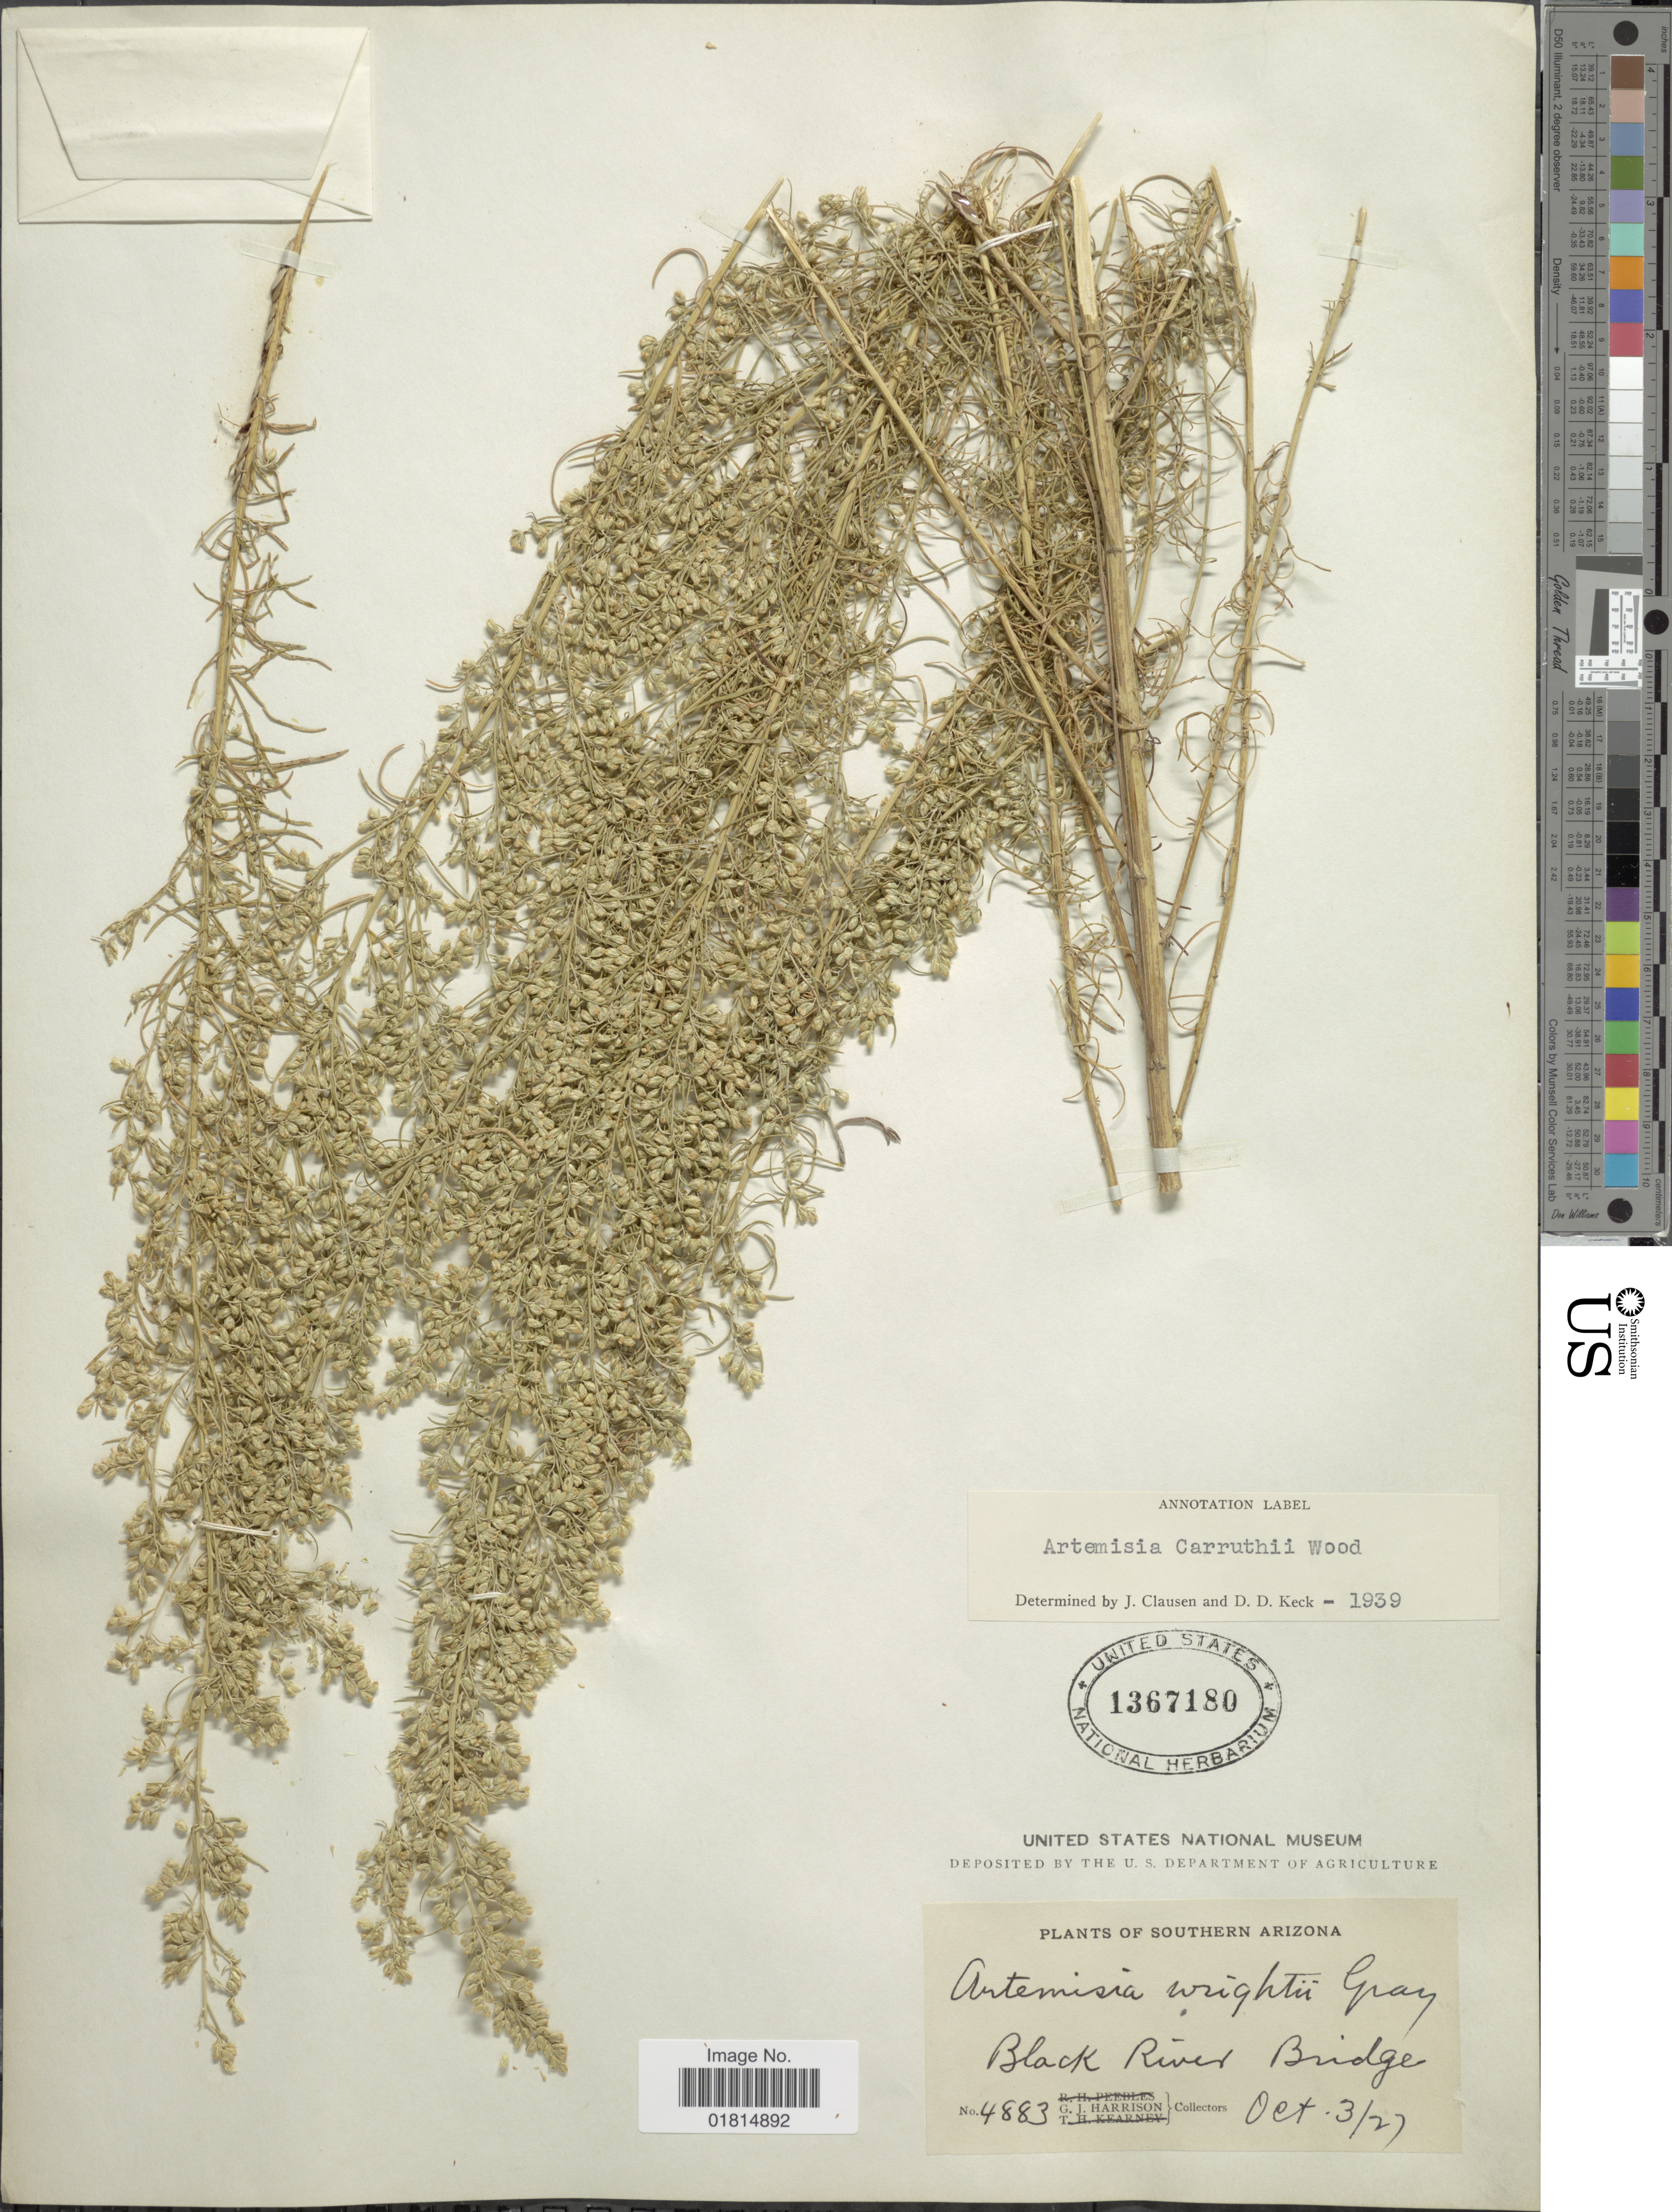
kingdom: Plantae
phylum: Tracheophyta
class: Magnoliopsida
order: Asterales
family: Asteraceae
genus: Artemisia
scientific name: Artemisia carruthii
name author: Alph. Wood ex Carruth.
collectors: G. J. Harrison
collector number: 4883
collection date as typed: Transcribed d/m/y: 3/10/27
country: United States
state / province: Arizona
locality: Southern Arizona. Black River Bridge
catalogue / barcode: US 1367180